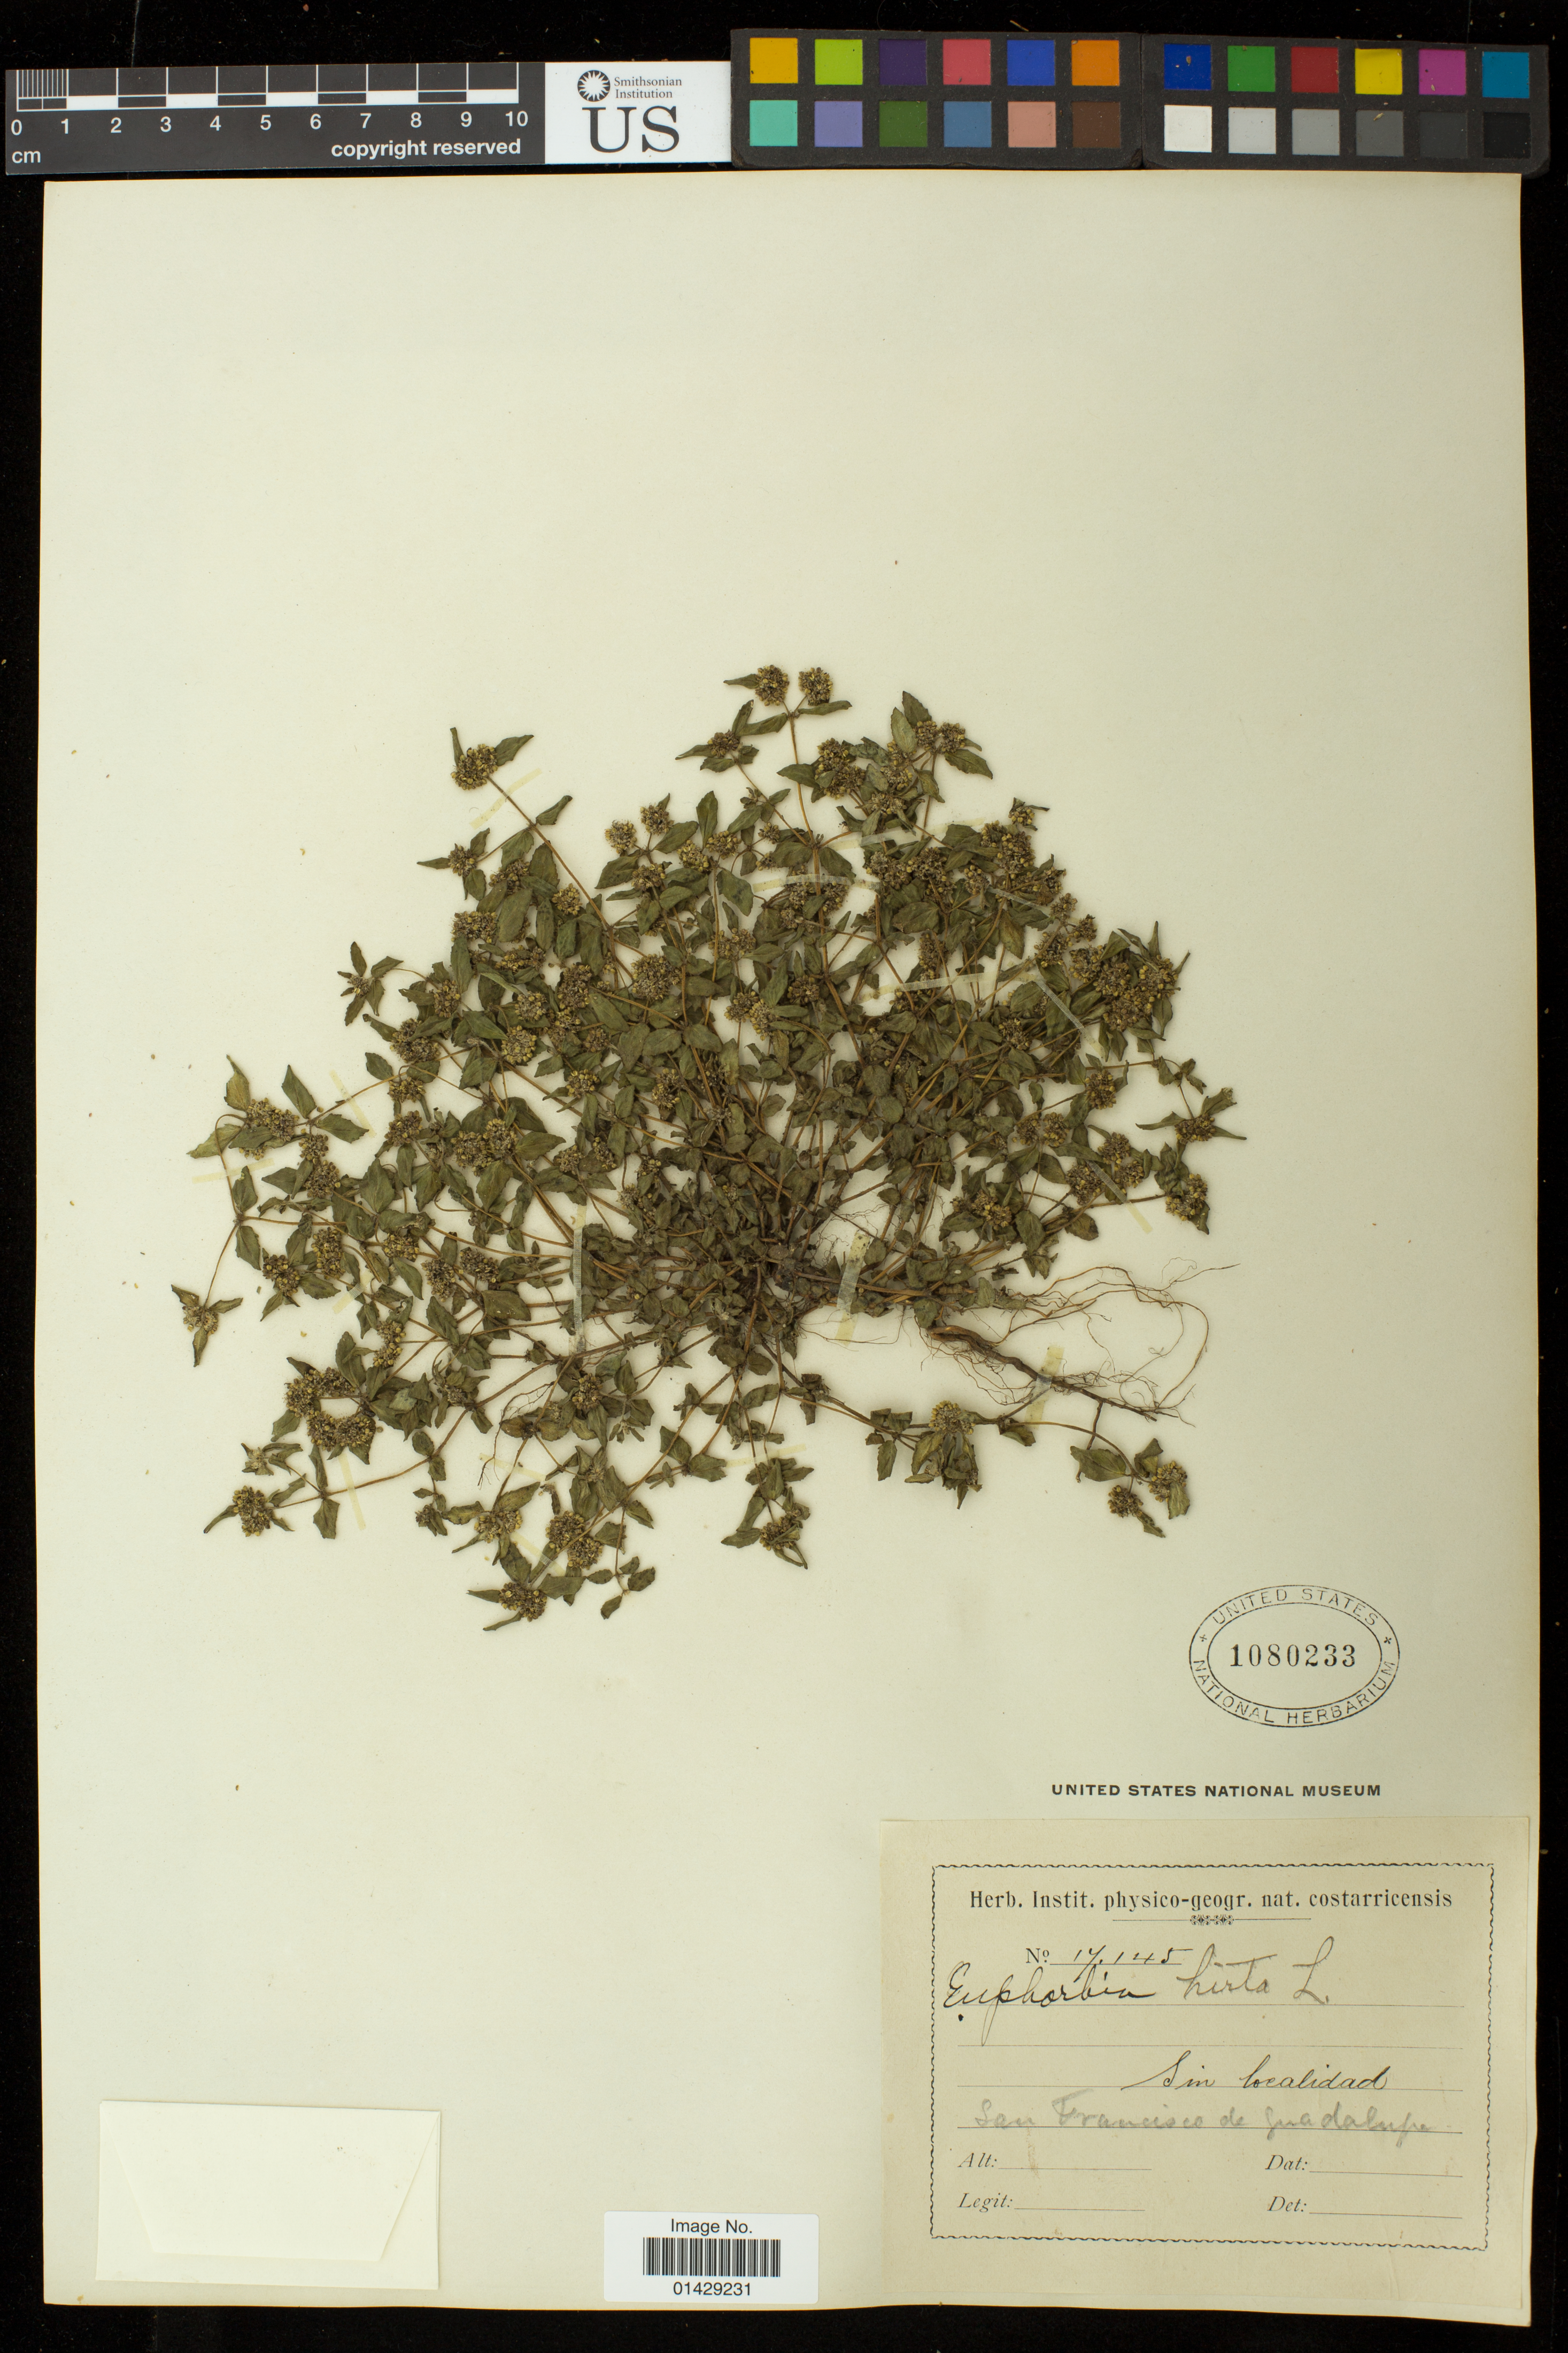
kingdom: Plantae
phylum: Tracheophyta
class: Magnoliopsida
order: Malpighiales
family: Euphorbiaceae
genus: Euphorbia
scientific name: Euphorbia hirta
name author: L.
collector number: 17145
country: Costa Rica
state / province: San José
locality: Sin localidad; San Francisco de Guadalupe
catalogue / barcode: US 1080233